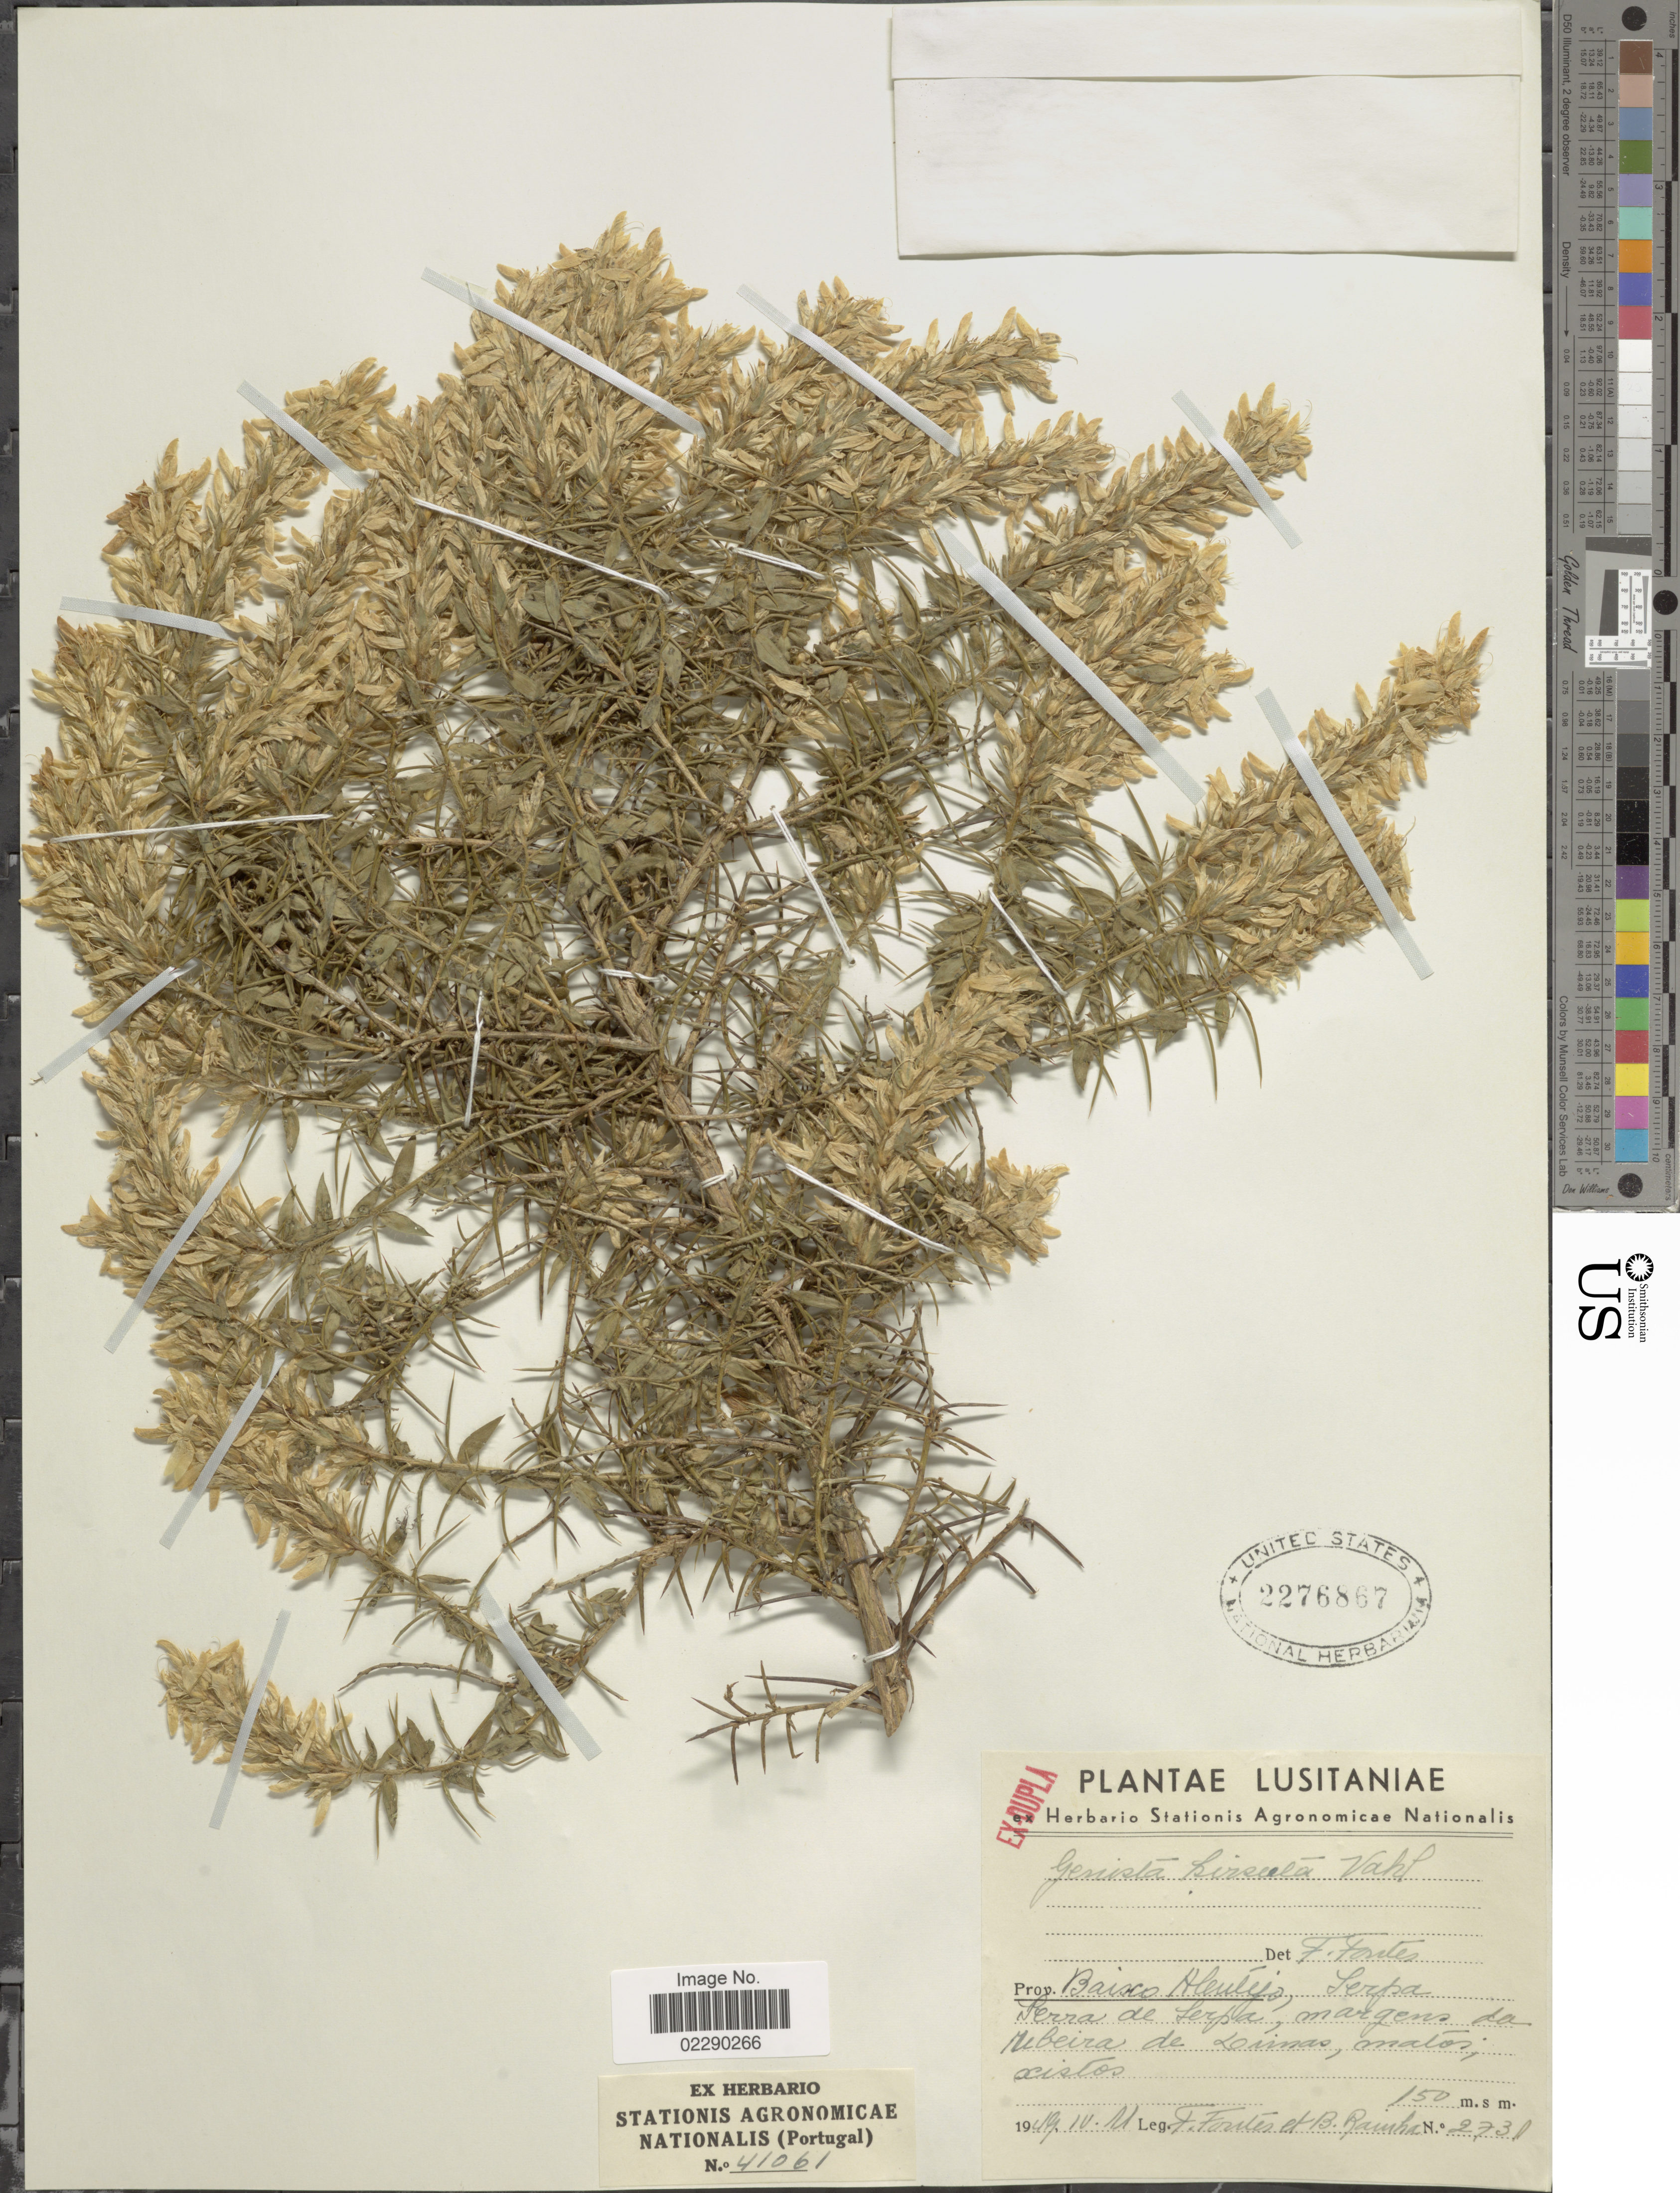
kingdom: Plantae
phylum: Tracheophyta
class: Magnoliopsida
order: Fabales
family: Fabaceae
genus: Genista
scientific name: Genista hirsuta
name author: Vahl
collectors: Fontes, F. & B. Rainha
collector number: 2738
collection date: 1949-04-11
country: Portugal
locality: Lusitaniae, Prov. Baixo Alentejo, Serpa, Perra de Serpa [interpreted]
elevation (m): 150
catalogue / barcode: US 2276867